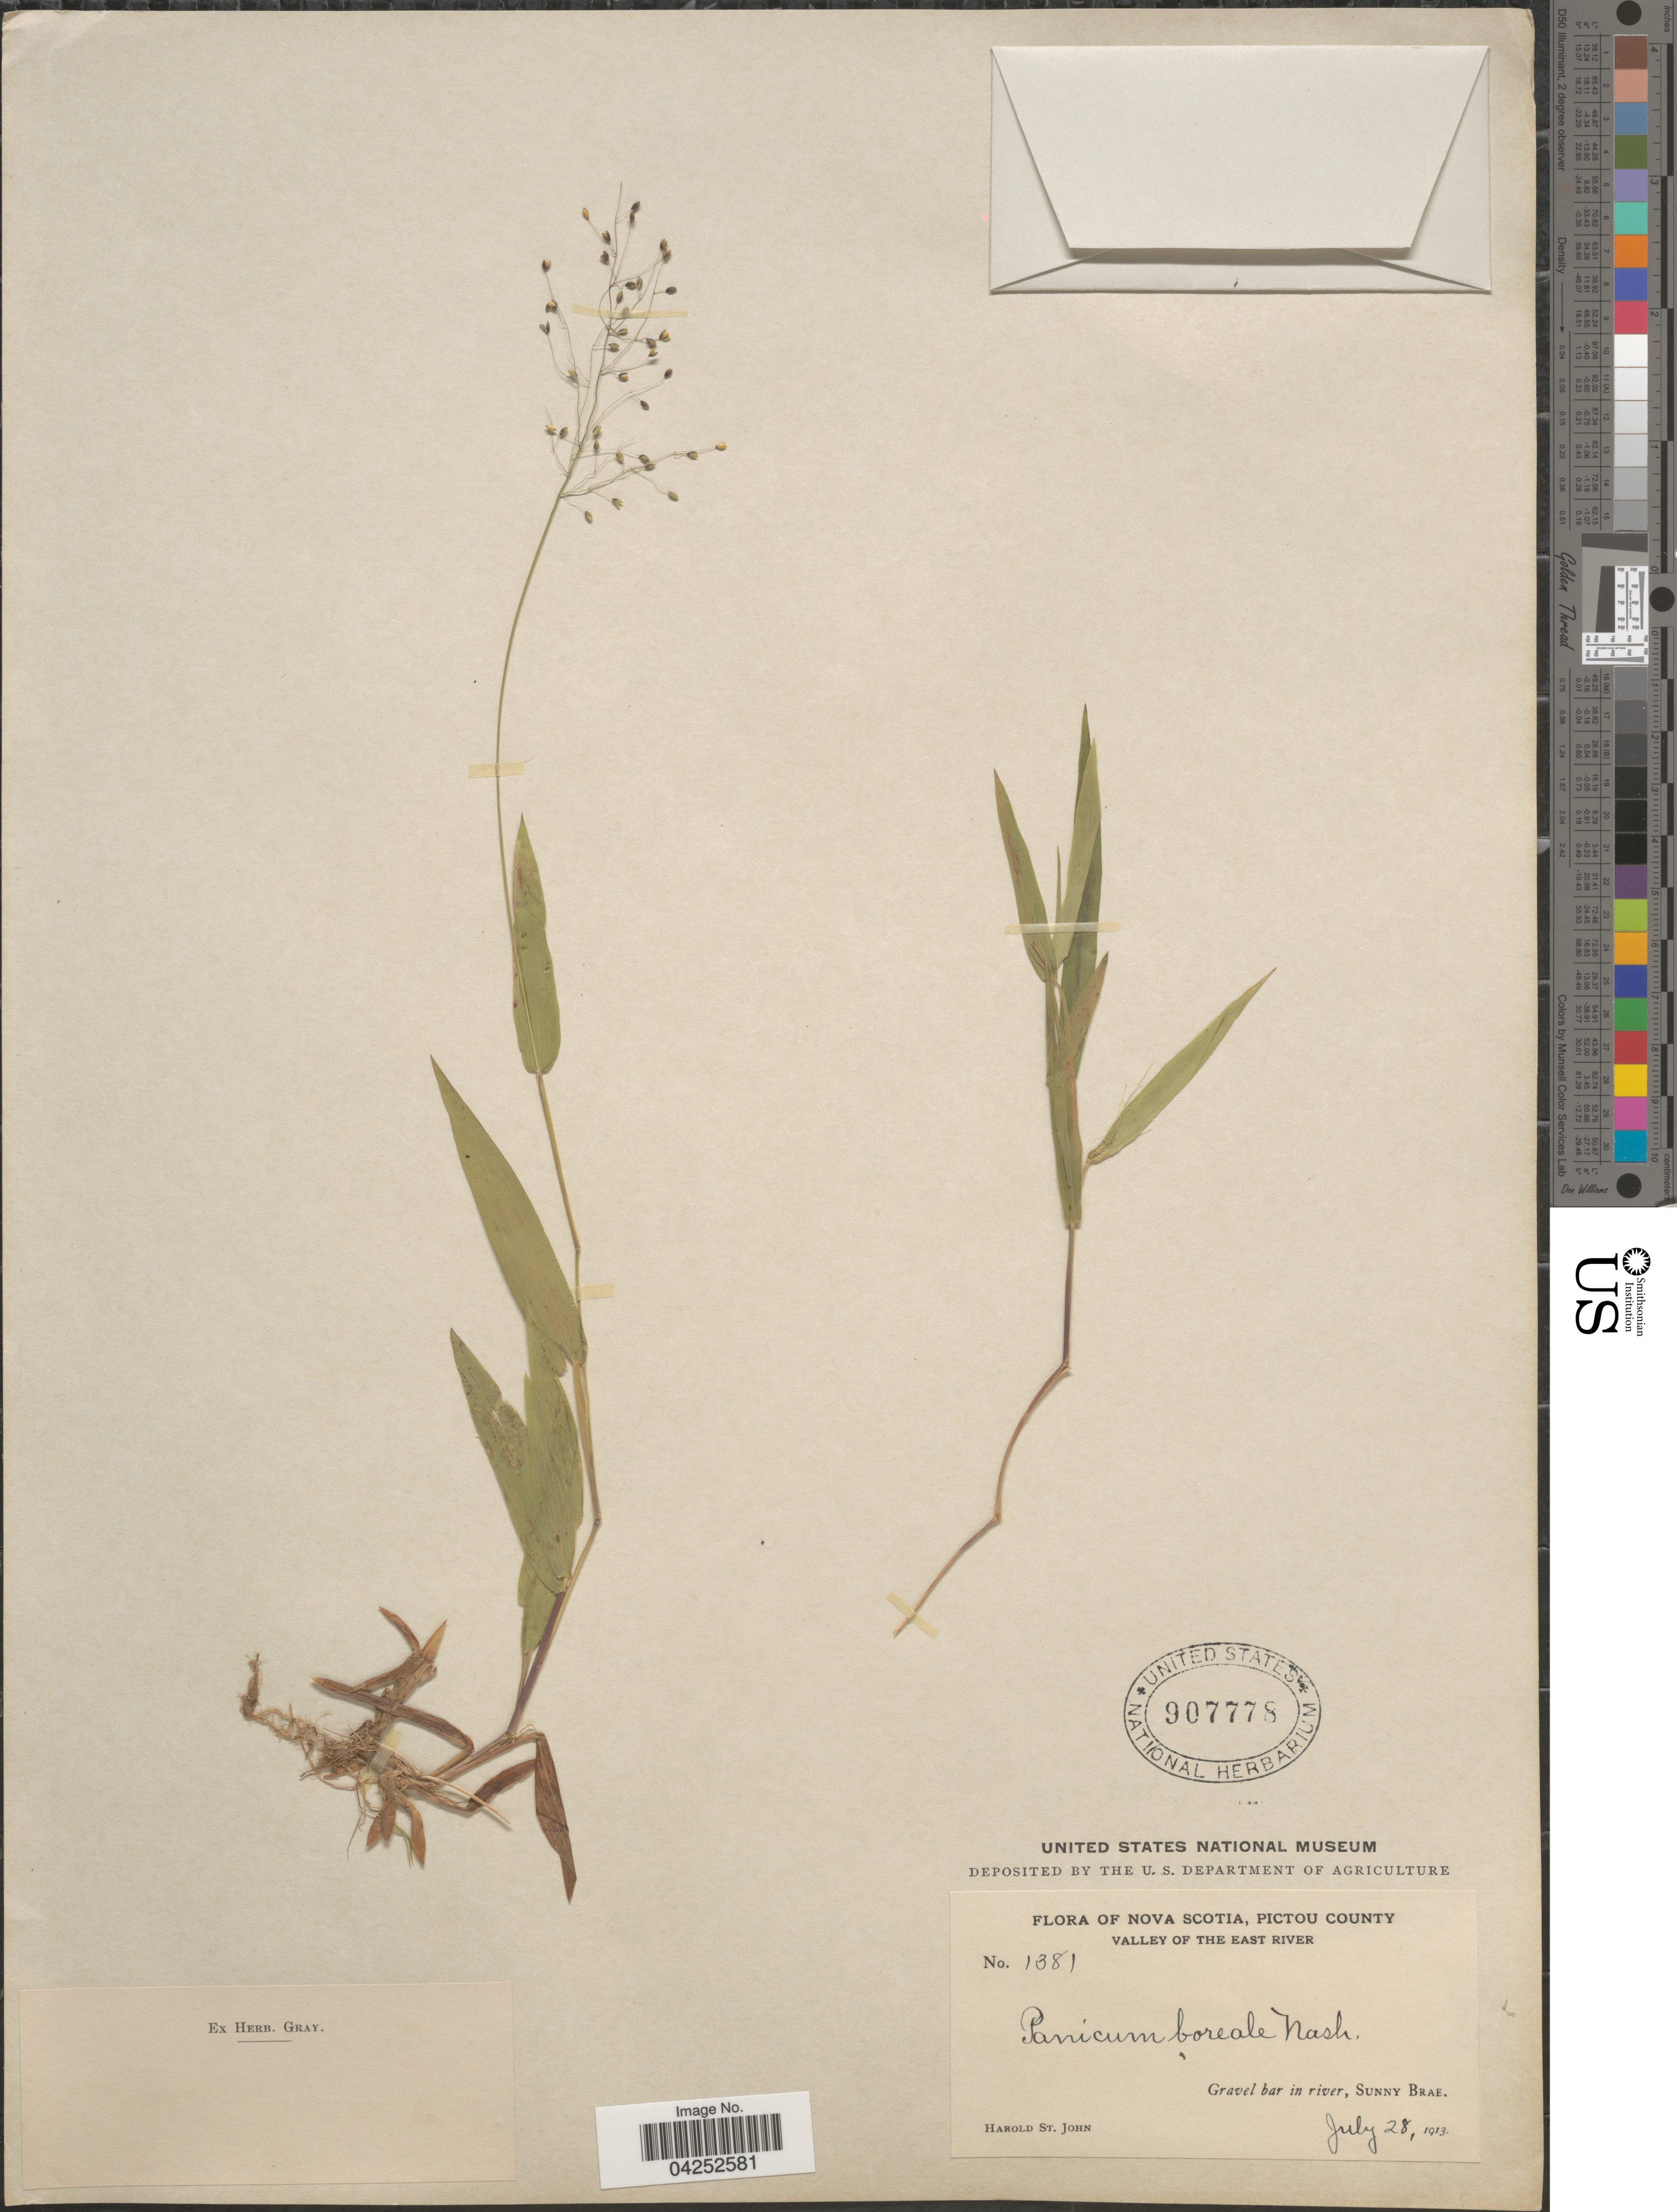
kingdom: Plantae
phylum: Tracheophyta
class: Liliopsida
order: Poales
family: Poaceae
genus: Dichanthelium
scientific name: Dichanthelium boreale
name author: (Nash) Freckmann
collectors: H. St. John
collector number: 1381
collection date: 1913-07-28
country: Canada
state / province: Nova Scotia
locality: Pictou County. Valley of the East River. Gravel bar in river, Sunny Brae.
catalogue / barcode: US 907778